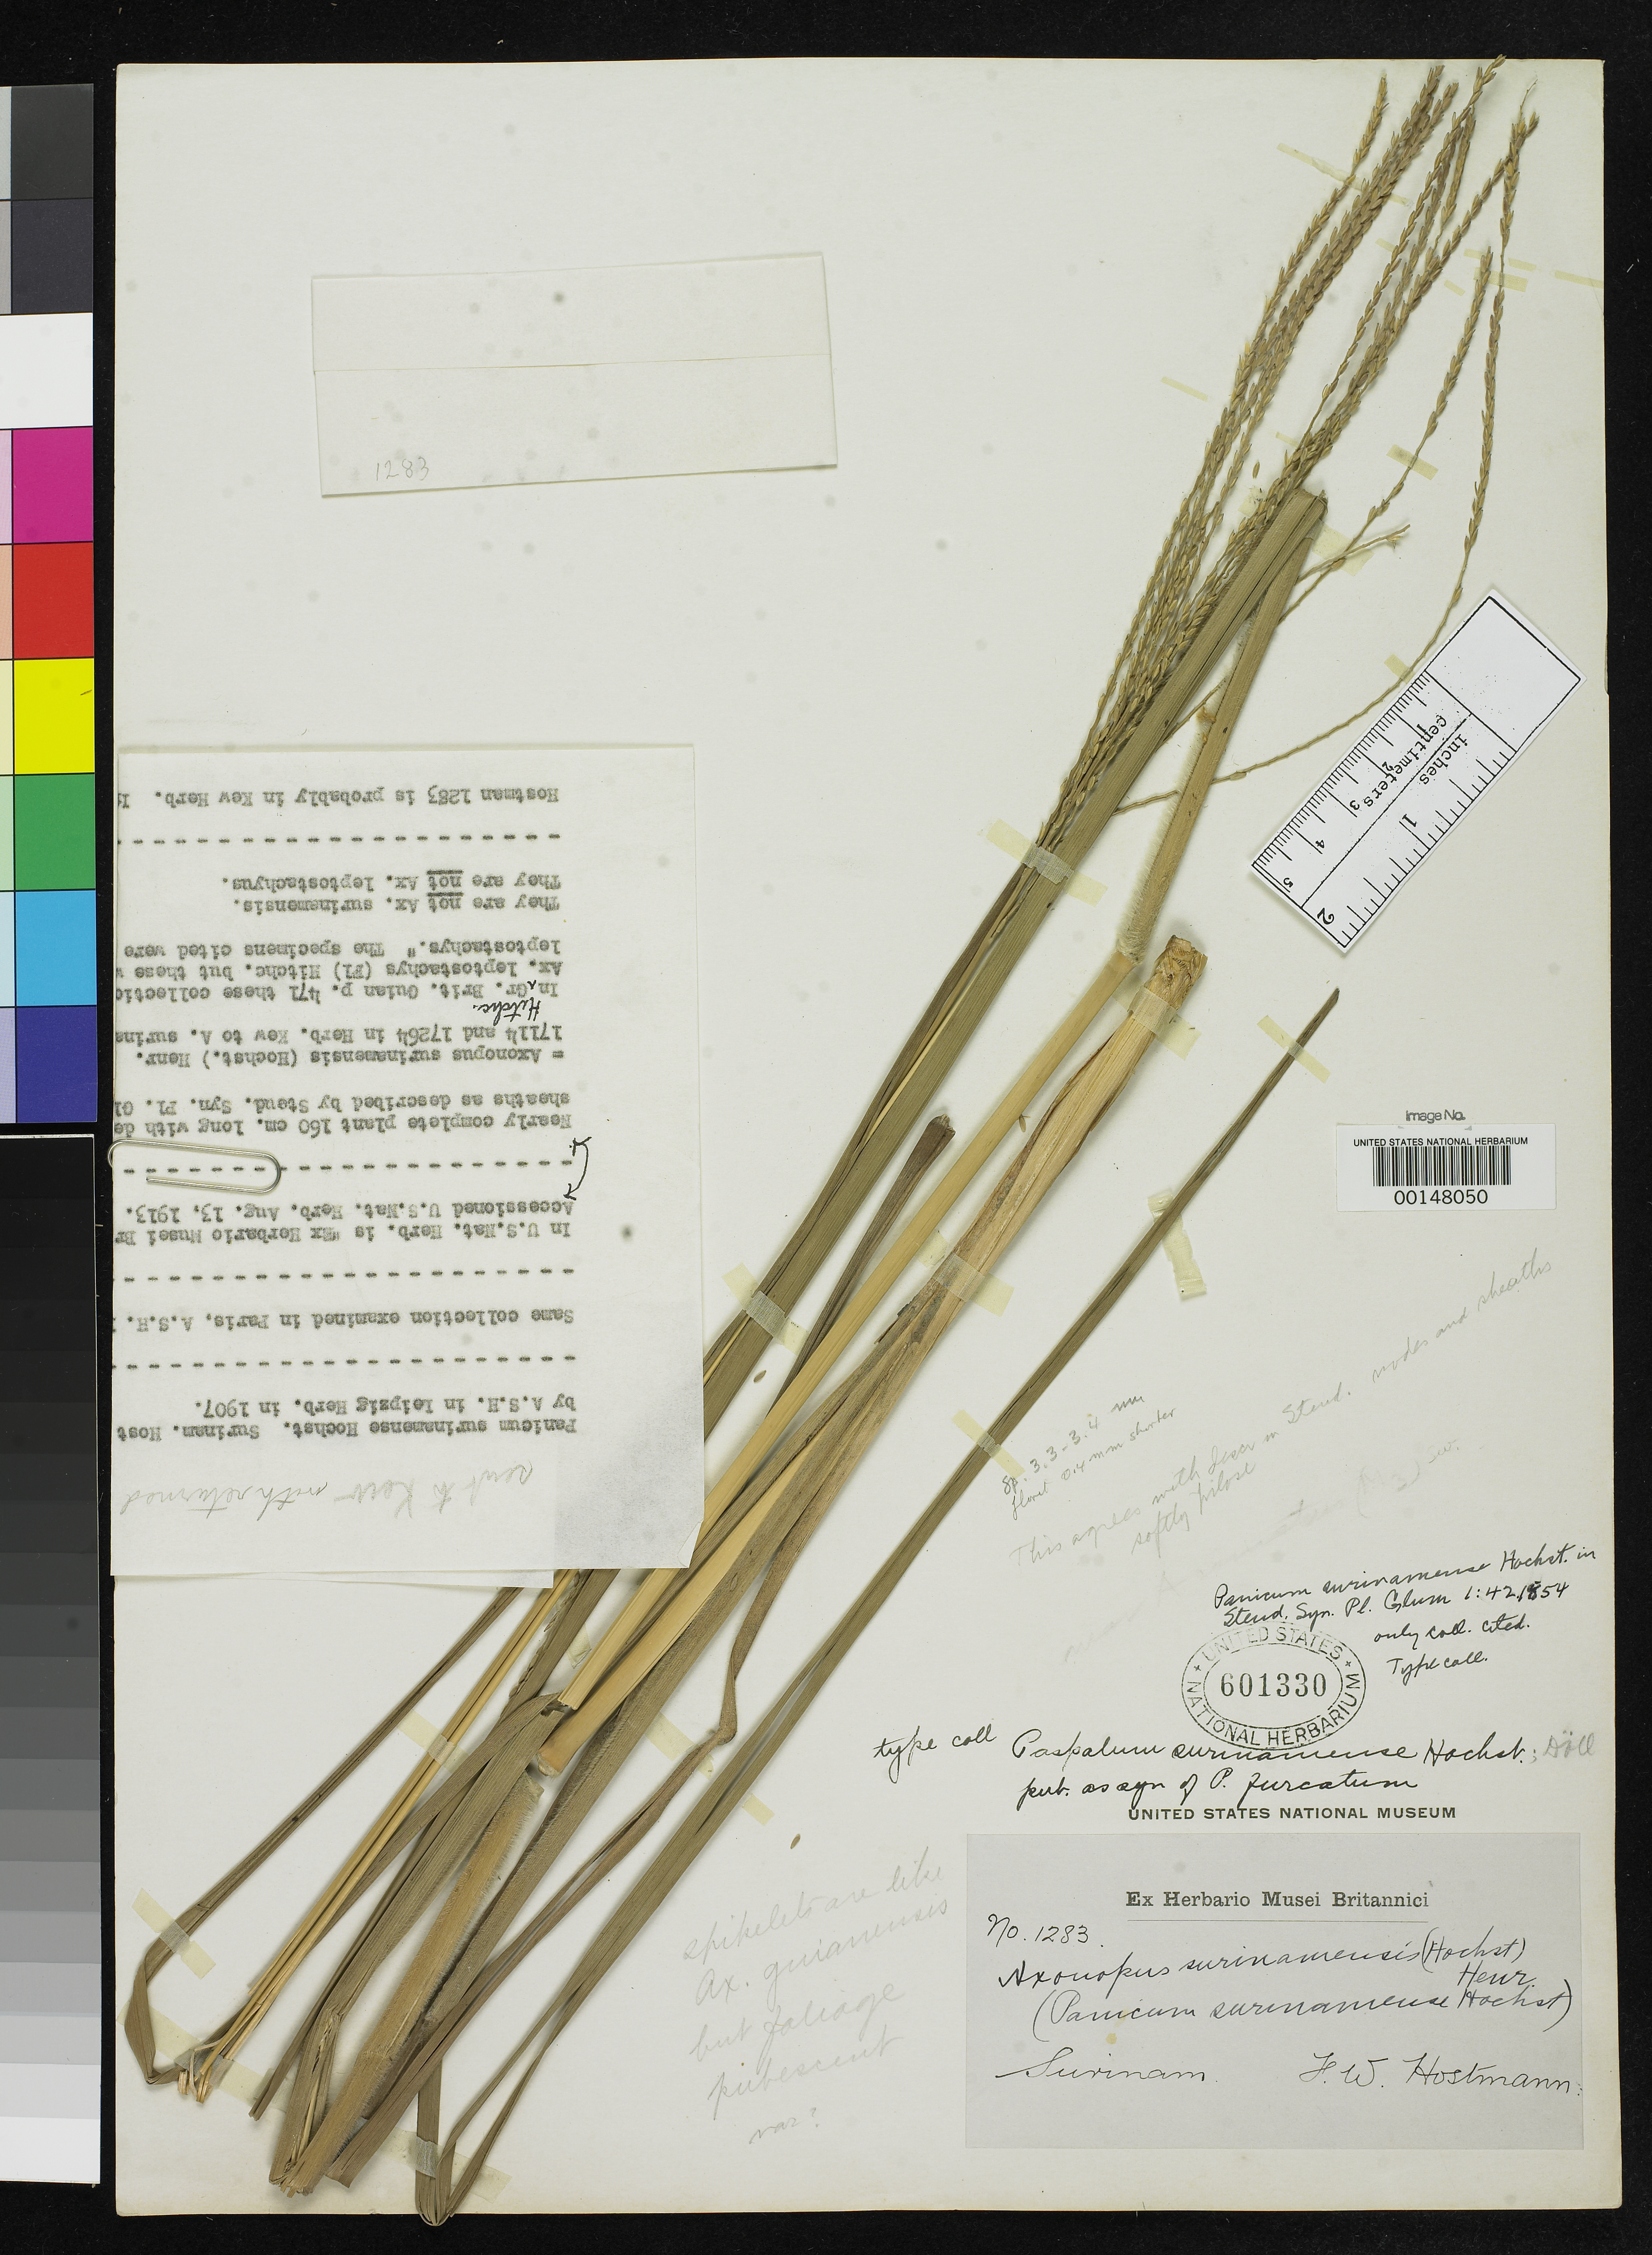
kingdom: Plantae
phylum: Tracheophyta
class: Liliopsida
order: Poales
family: Poaceae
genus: Panicum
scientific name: Panicum surinamense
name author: Hochst. ex Steud.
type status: Type Collection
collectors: F. Hostmann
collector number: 1283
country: Suriname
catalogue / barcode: US 601330